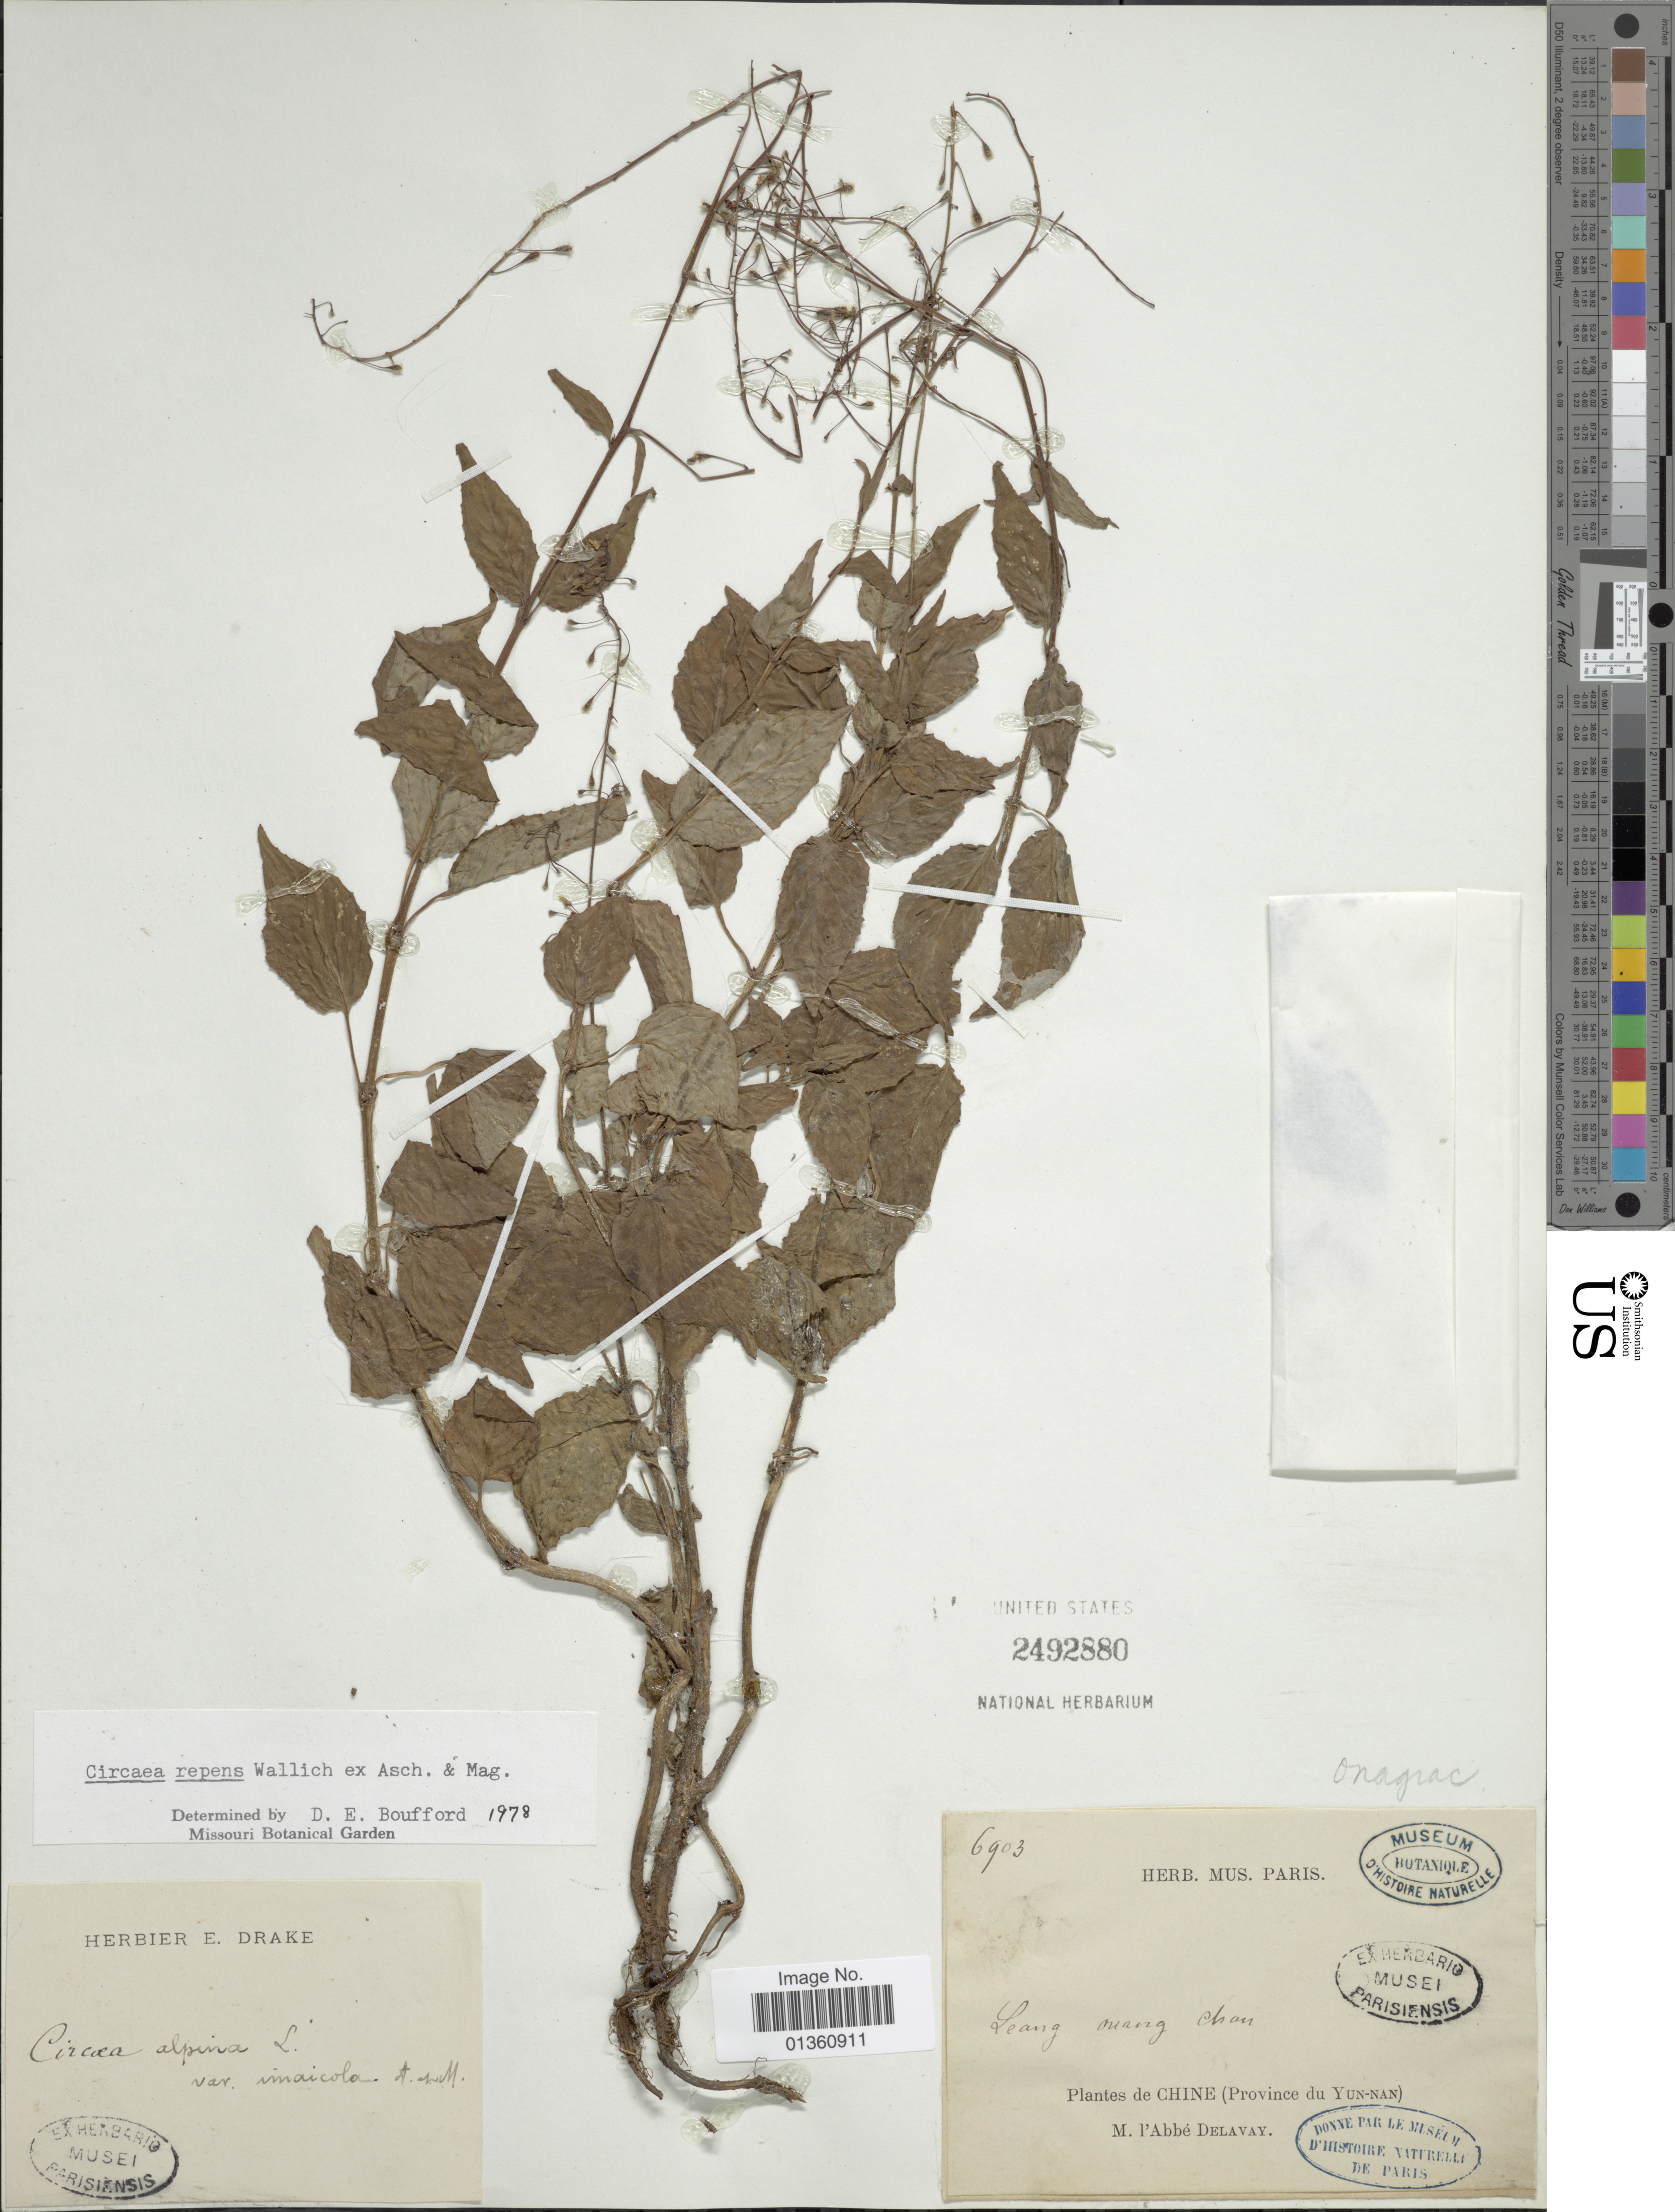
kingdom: Plantae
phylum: Tracheophyta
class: Magnoliopsida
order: Myrtales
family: Onagraceae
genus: Circaea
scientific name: Circaea repens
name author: Wall. ex Asch. & Magnus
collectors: M. Delavay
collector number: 6903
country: China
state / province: Yunnan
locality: Leang ouang Chan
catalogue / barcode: US 2492880